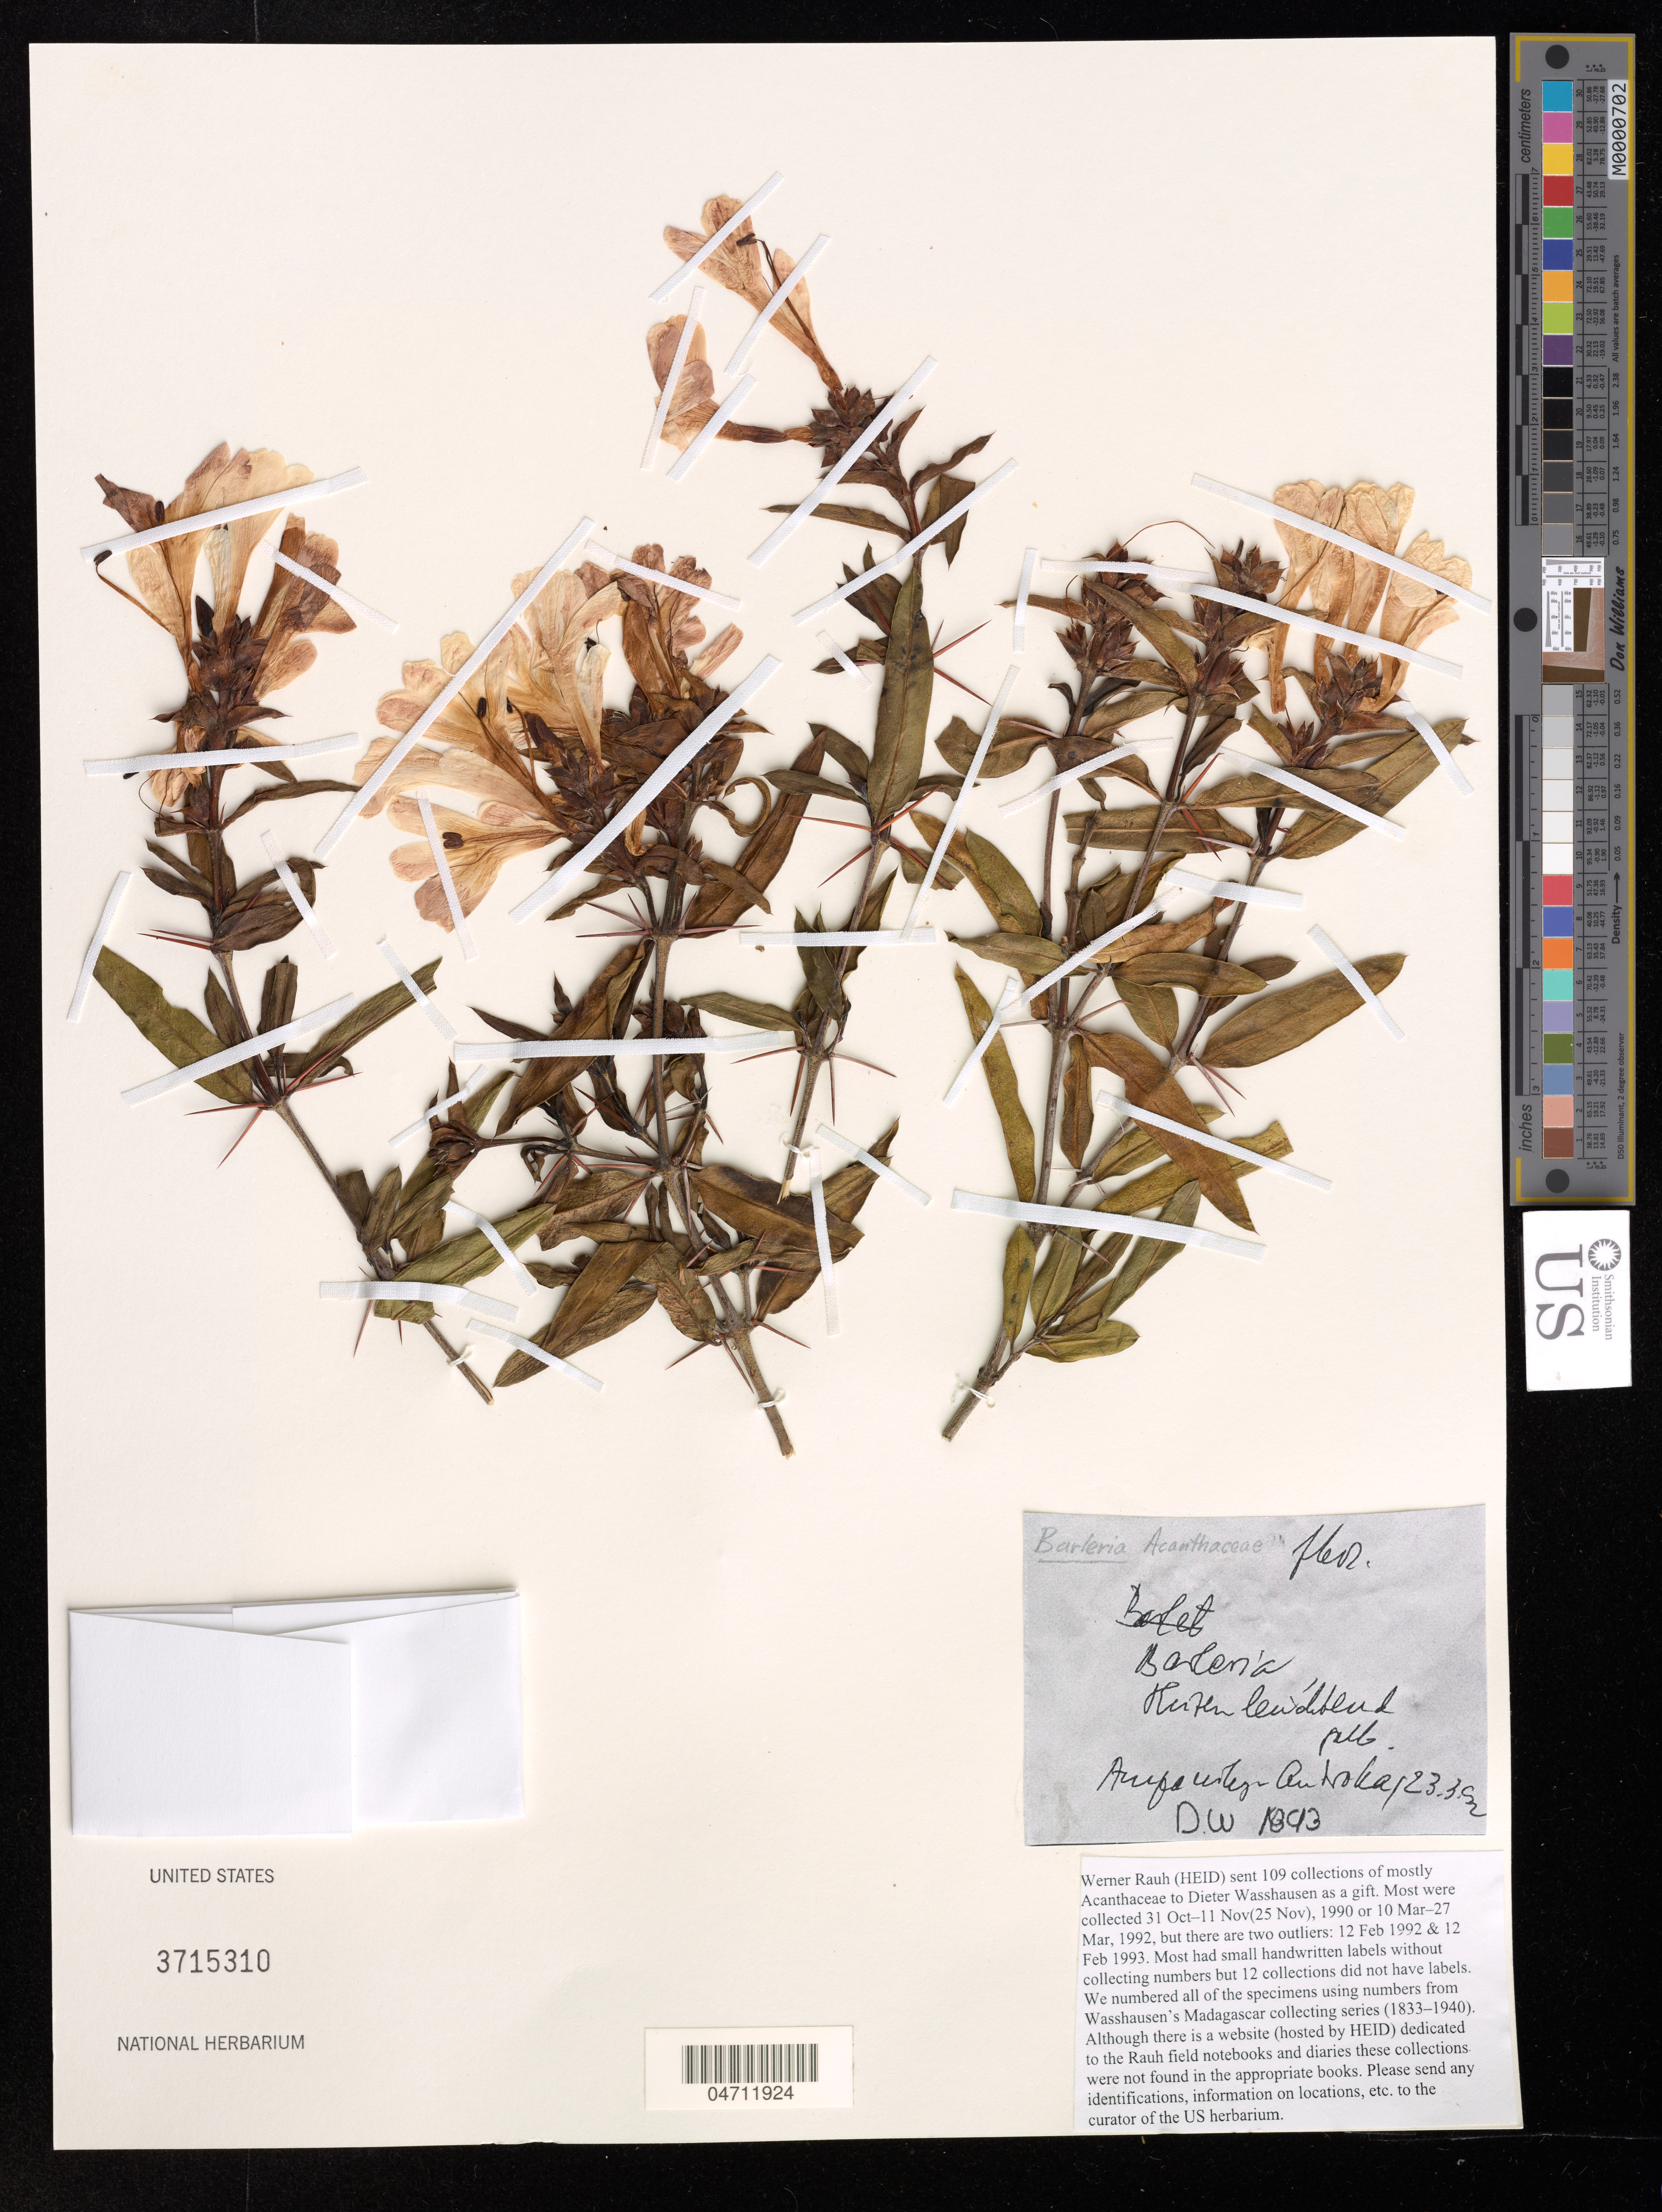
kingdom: Plantae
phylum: Tracheophyta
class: Magnoliopsida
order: Lamiales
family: Acanthaceae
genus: Barleria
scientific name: Barleria sp.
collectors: W. Rauh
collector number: DW 1893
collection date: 1992-03-23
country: Madagascar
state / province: Tulear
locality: Androka, Ampanihy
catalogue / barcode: US 3715310